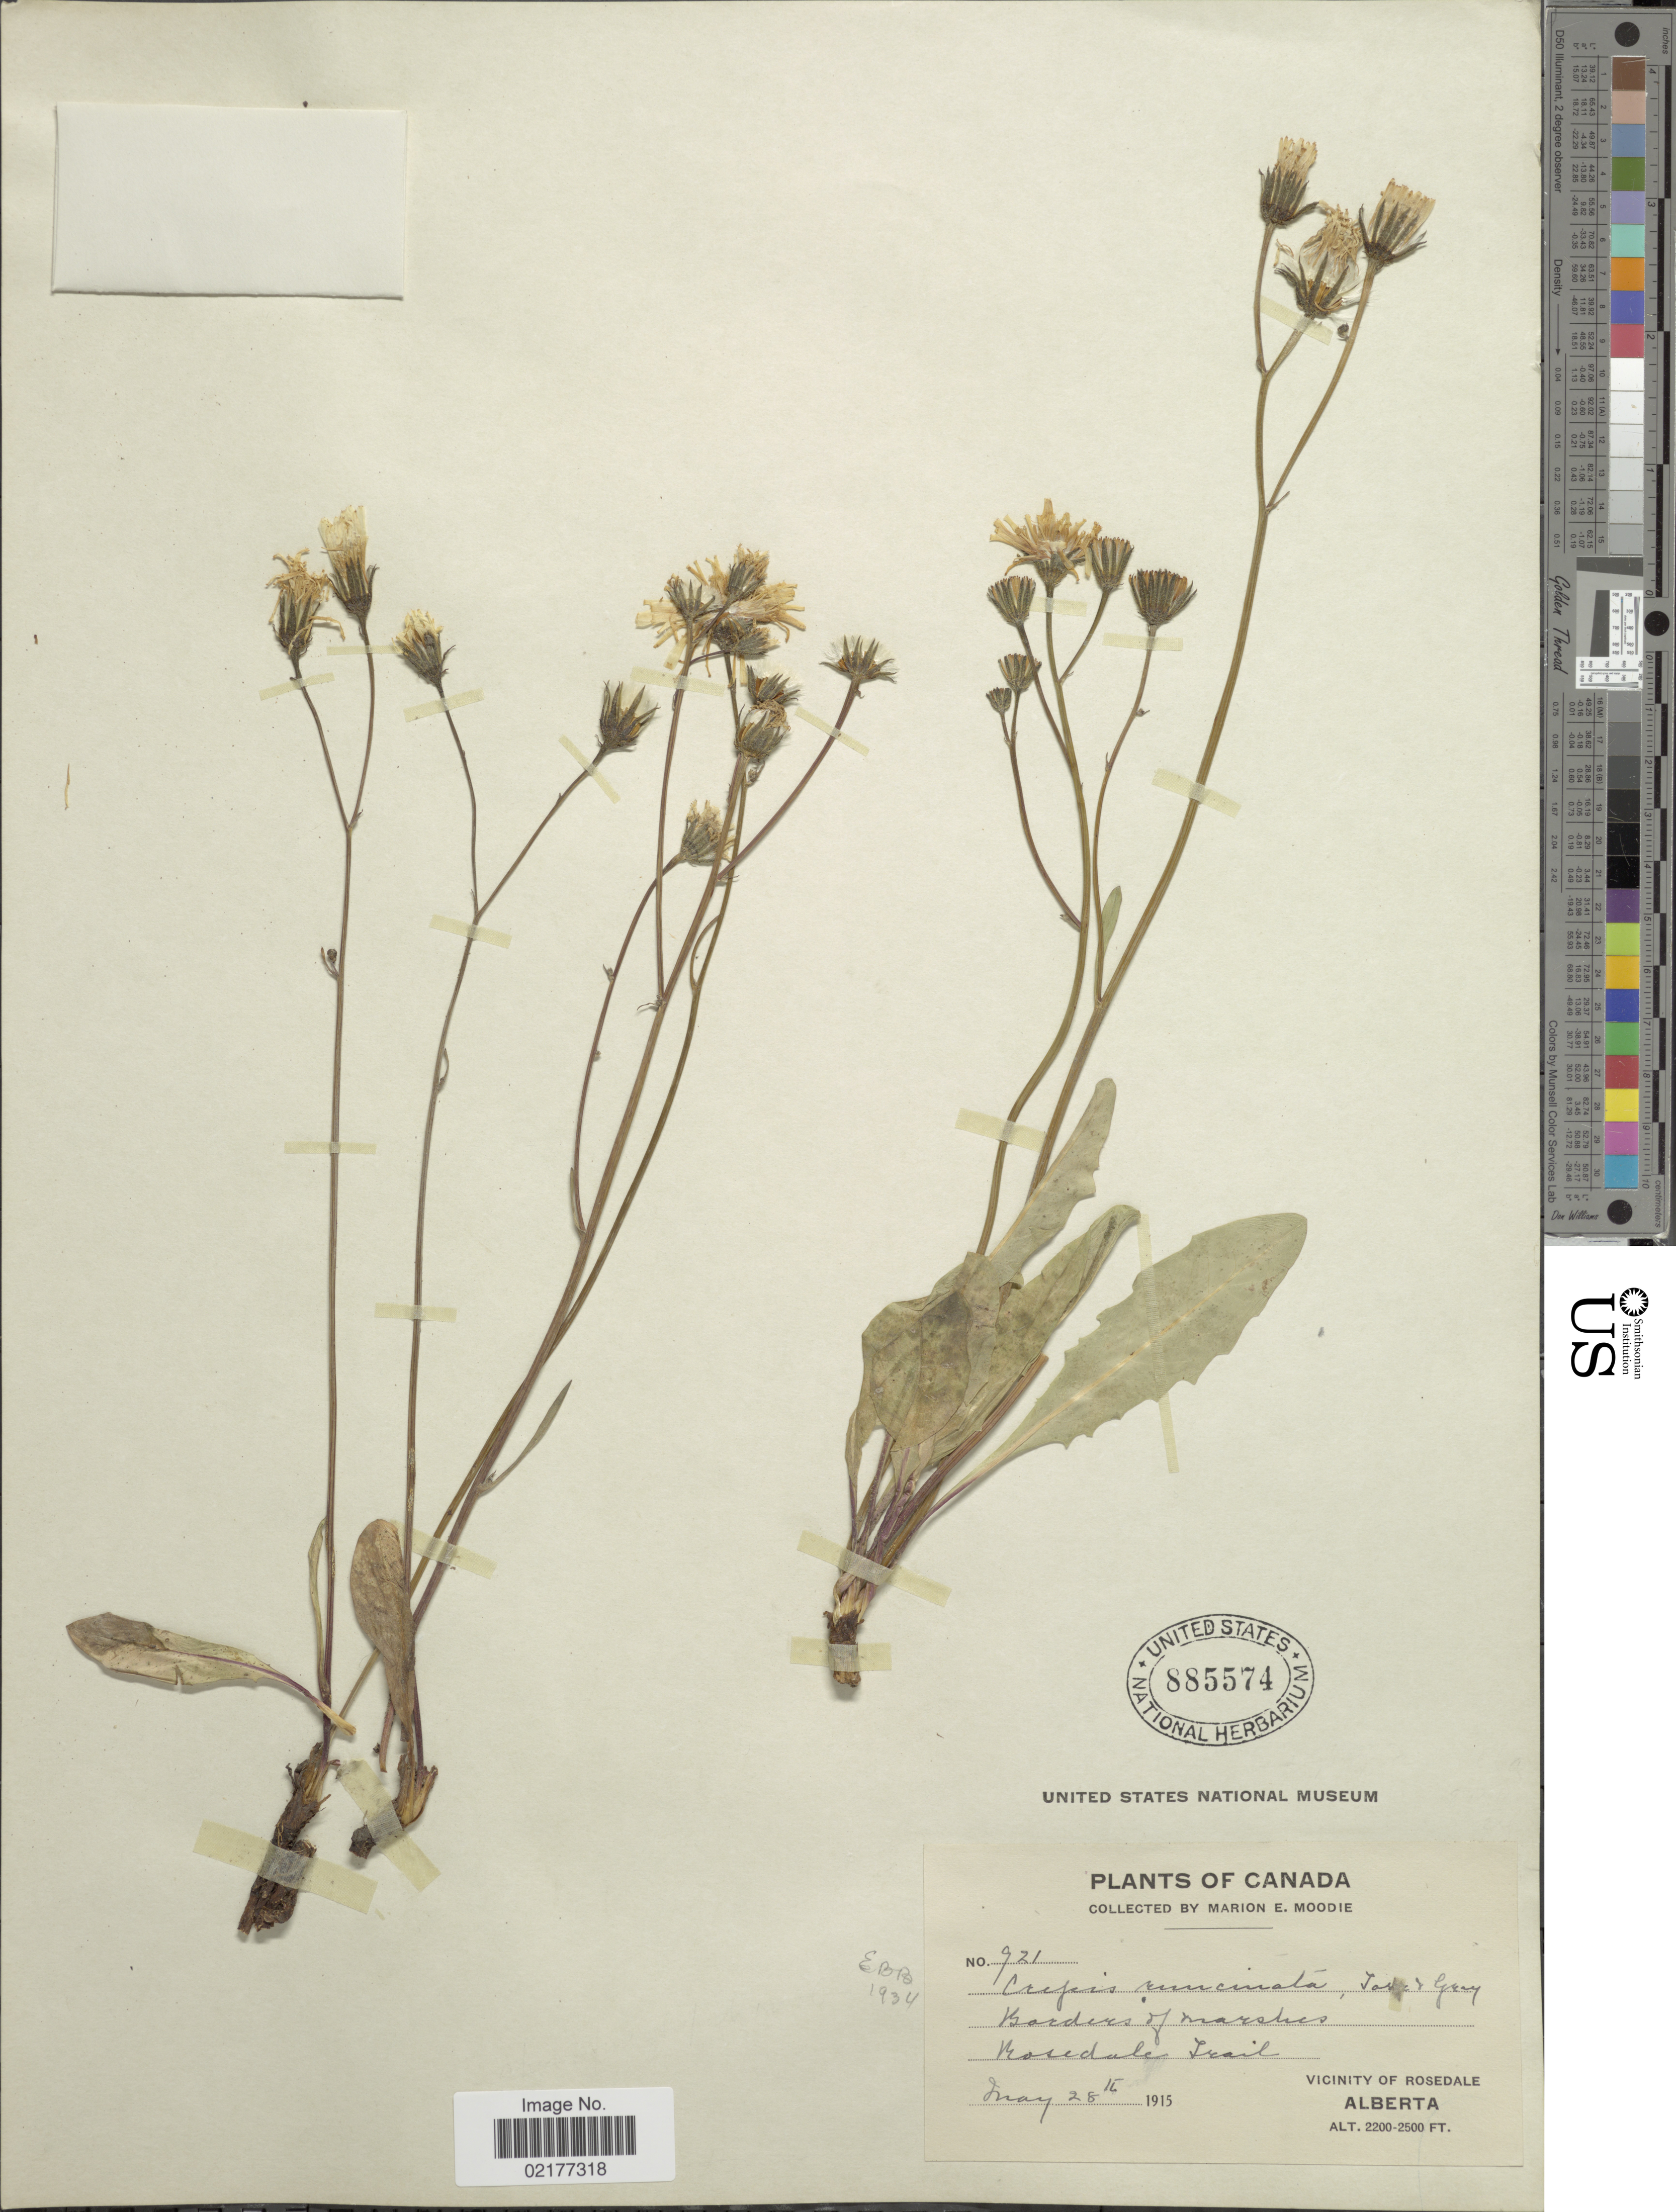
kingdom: Plantae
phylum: Tracheophyta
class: Magnoliopsida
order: Asterales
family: Asteraceae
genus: Crepis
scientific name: Crepis runcinata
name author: Torr. & A. Gray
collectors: M. E. Moodie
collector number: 921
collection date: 1915-05-28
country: Canada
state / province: Alberta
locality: Borders of marshes, Rosedale Trail, Vicinity of Rosedale, Alberta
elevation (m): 671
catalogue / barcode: US 885574